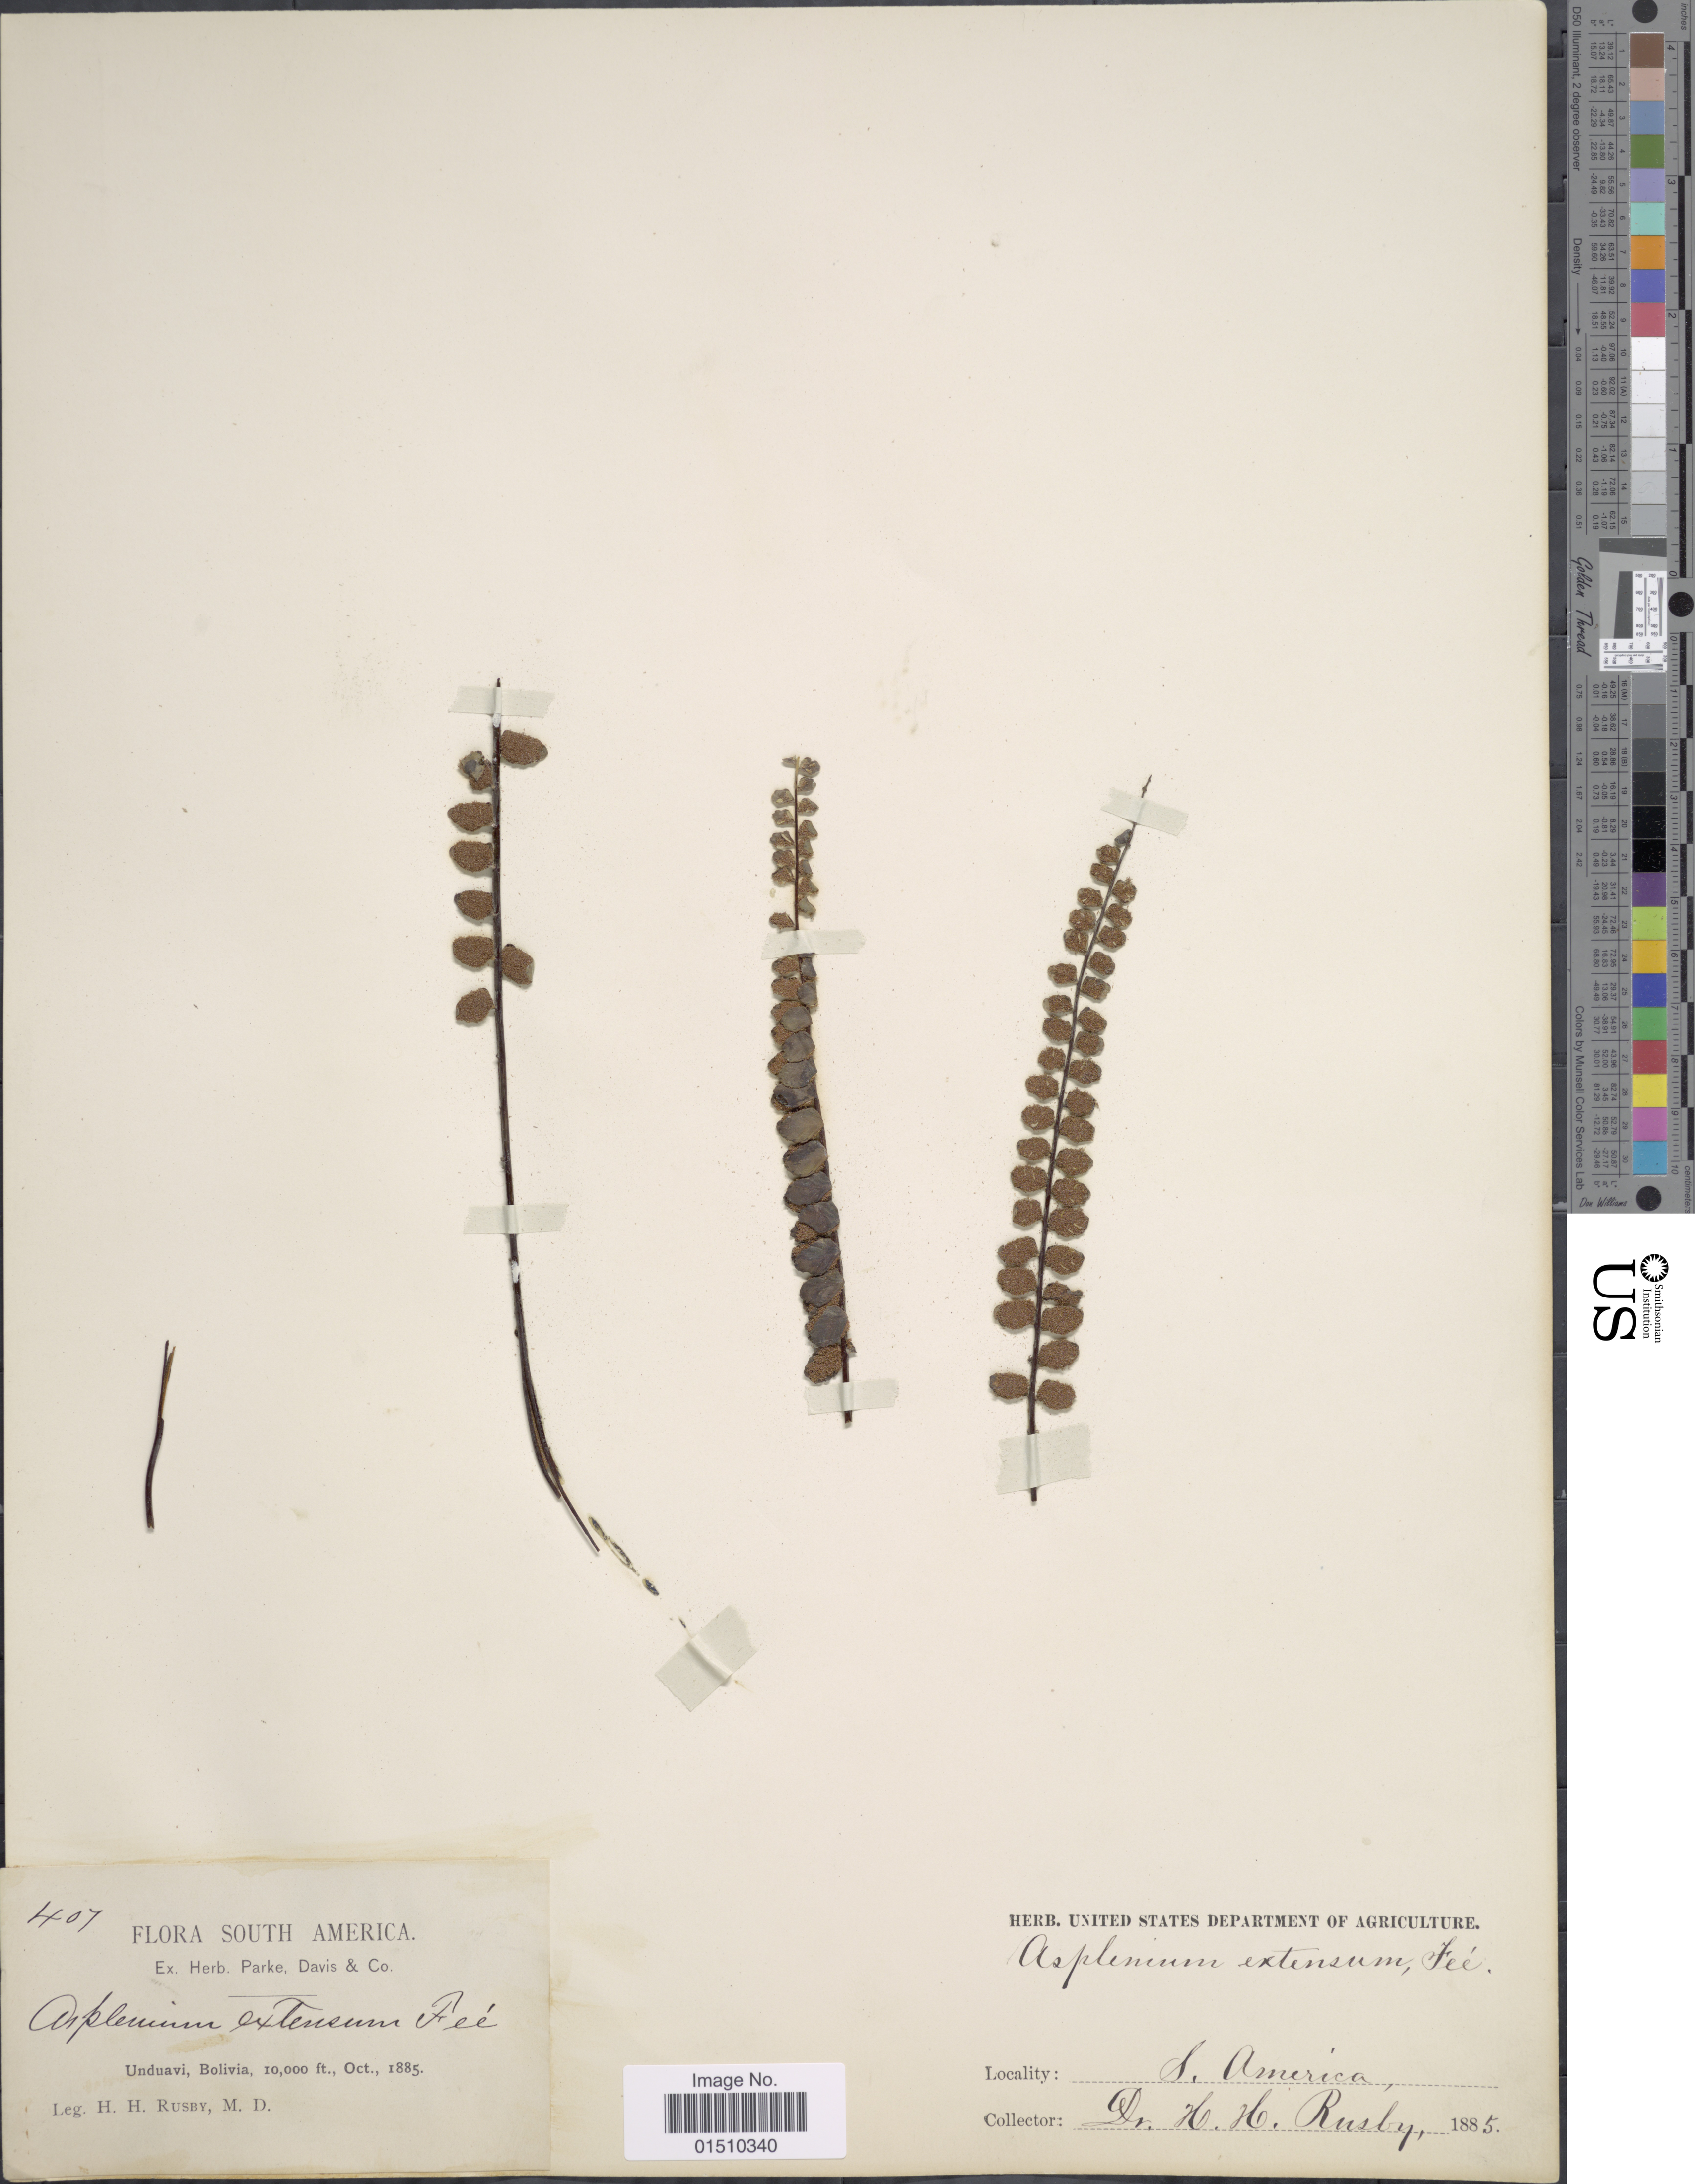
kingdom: Plantae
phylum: Tracheophyta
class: Polypodiopsida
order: Polypodiales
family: Aspleniaceae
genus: Asplenium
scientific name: Asplenium castaneum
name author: Schltdl. & Cham.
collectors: H. H. Rusby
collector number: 407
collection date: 1885-10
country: Bolivia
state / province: La Paz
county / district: Nor Yungas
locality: Unduavi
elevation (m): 3048